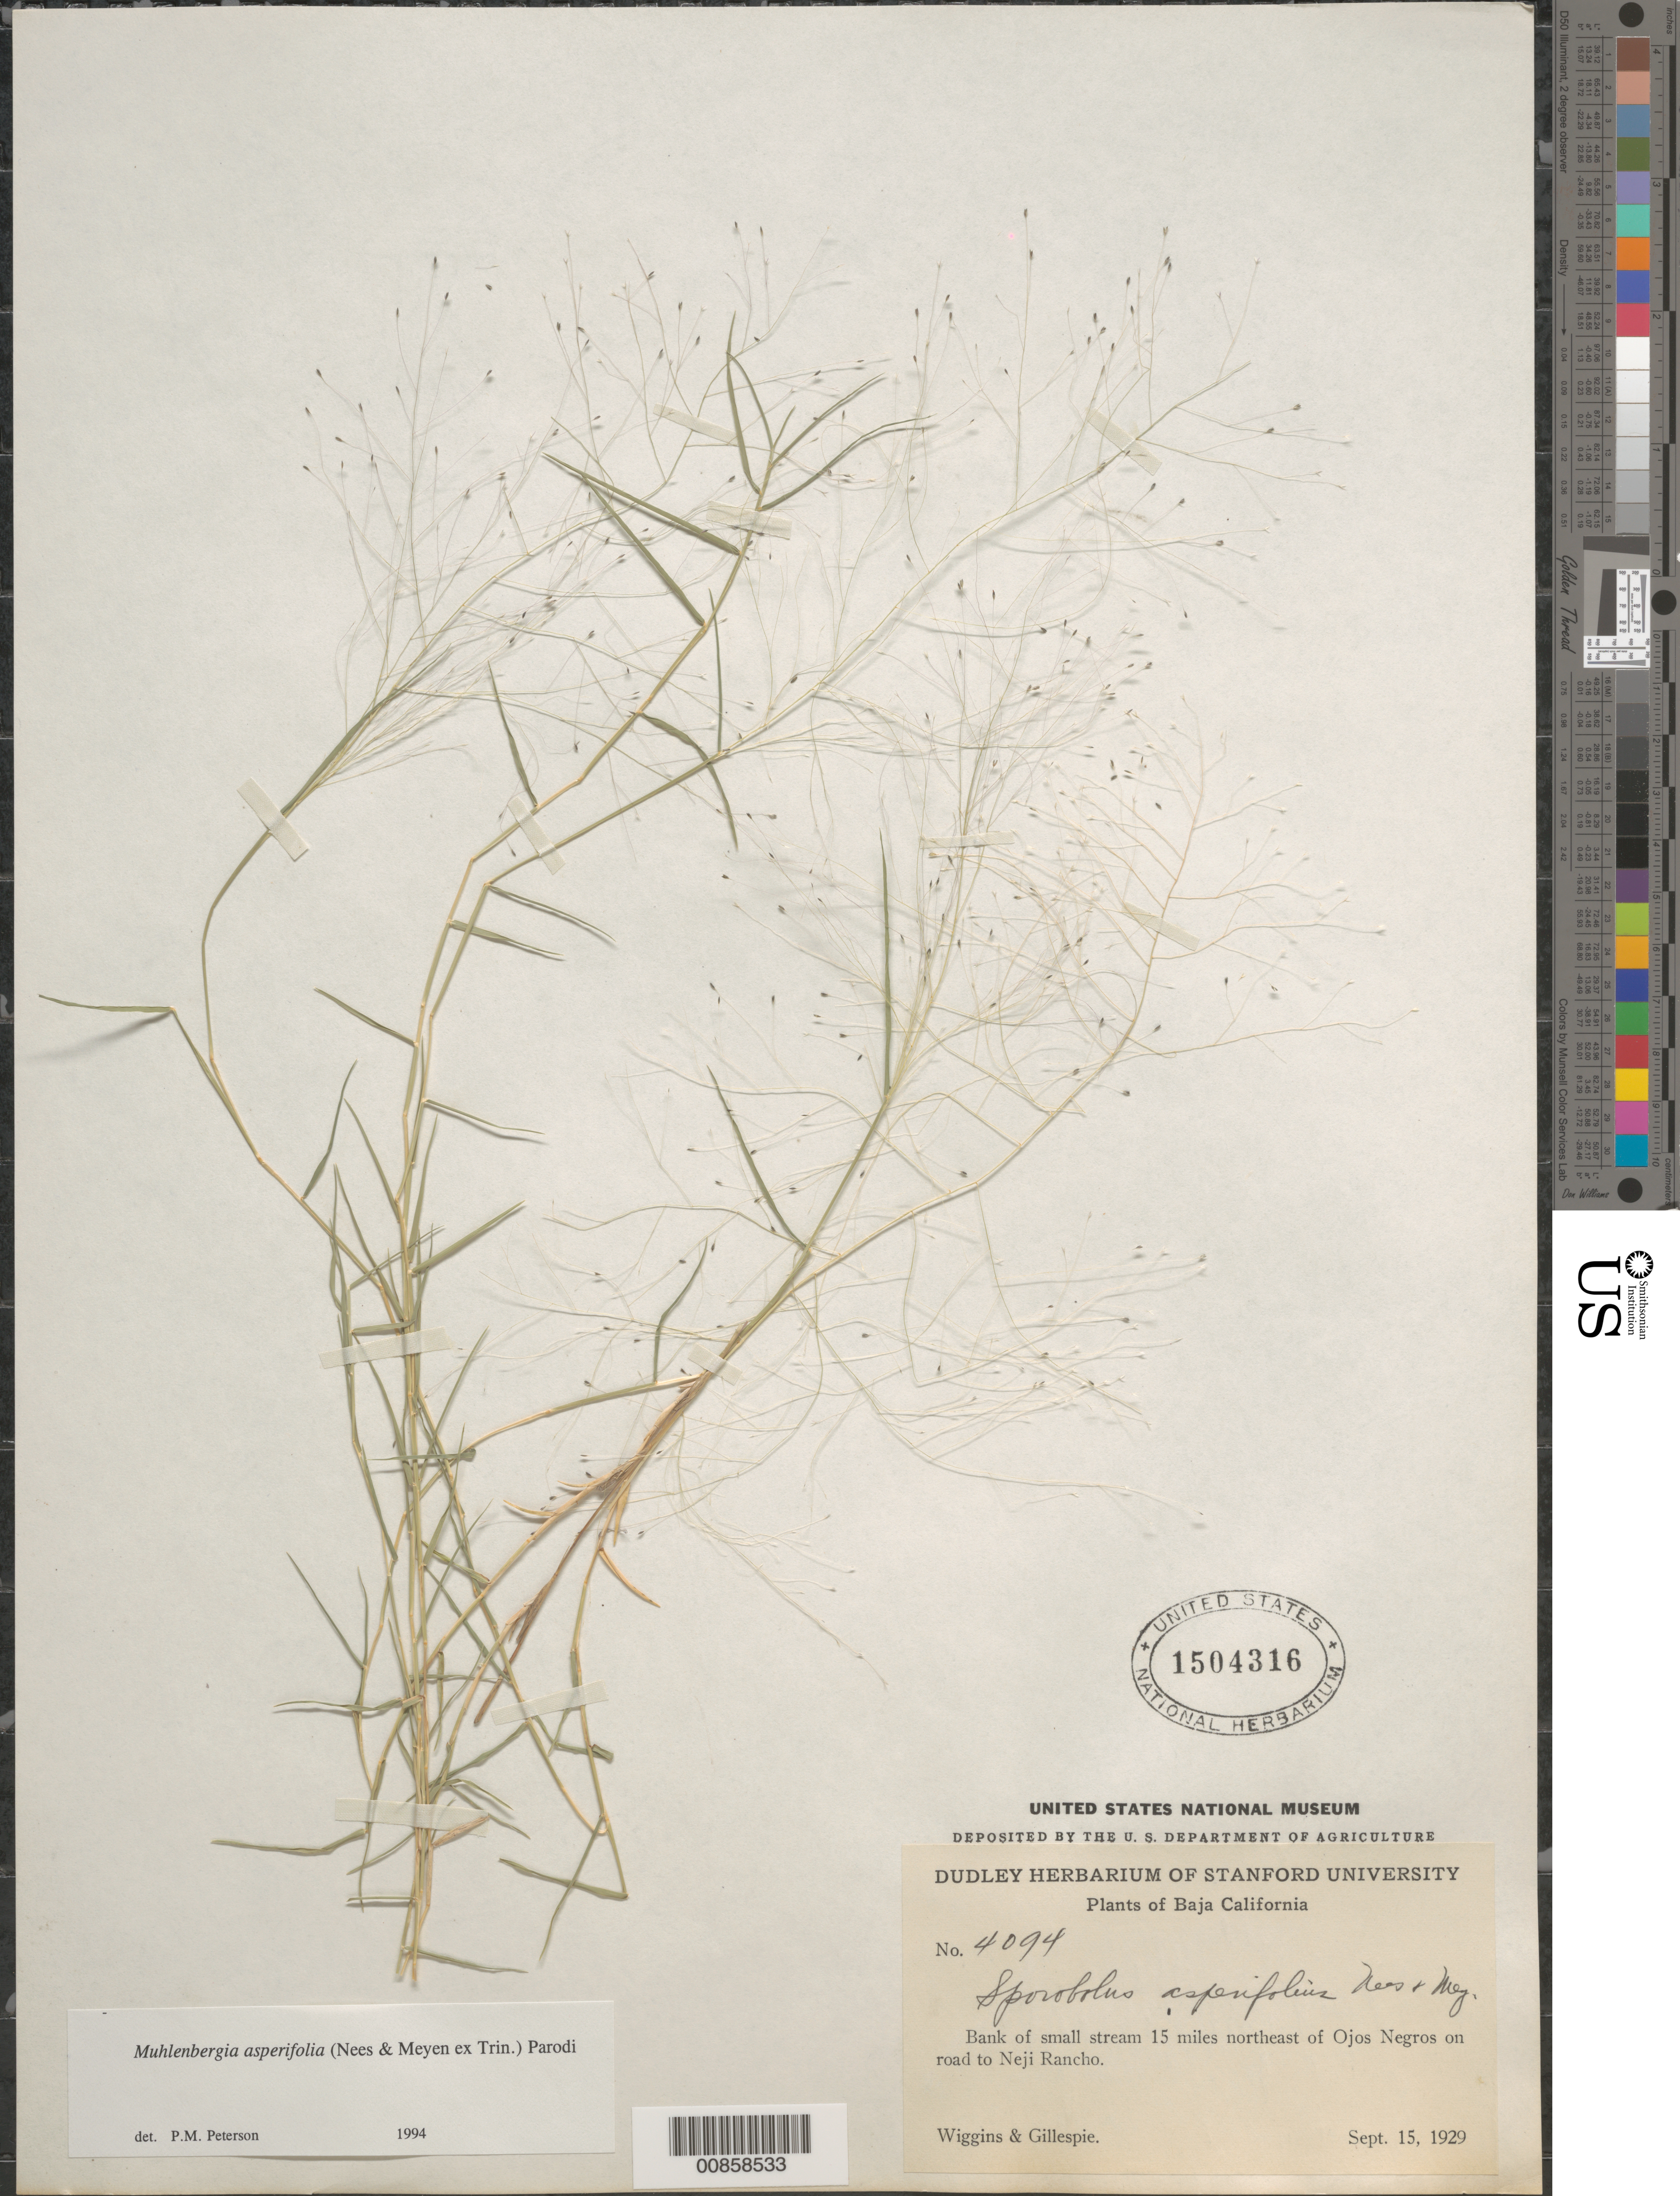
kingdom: Plantae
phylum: Tracheophyta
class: Liliopsida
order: Poales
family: Poaceae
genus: Muhlenbergia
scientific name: Muhlenbergia asperifolia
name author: (Nees & Meyen ex Trin.) Parodi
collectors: I. L. Wiggins & J. W. Gillespie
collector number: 4094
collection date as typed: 15 Sep 1929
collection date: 1929-09-15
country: Mexico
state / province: Baja California Norte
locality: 15 mi N of Ojos Negros on road to Neji Rancho, B.C.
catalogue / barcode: US 1504316